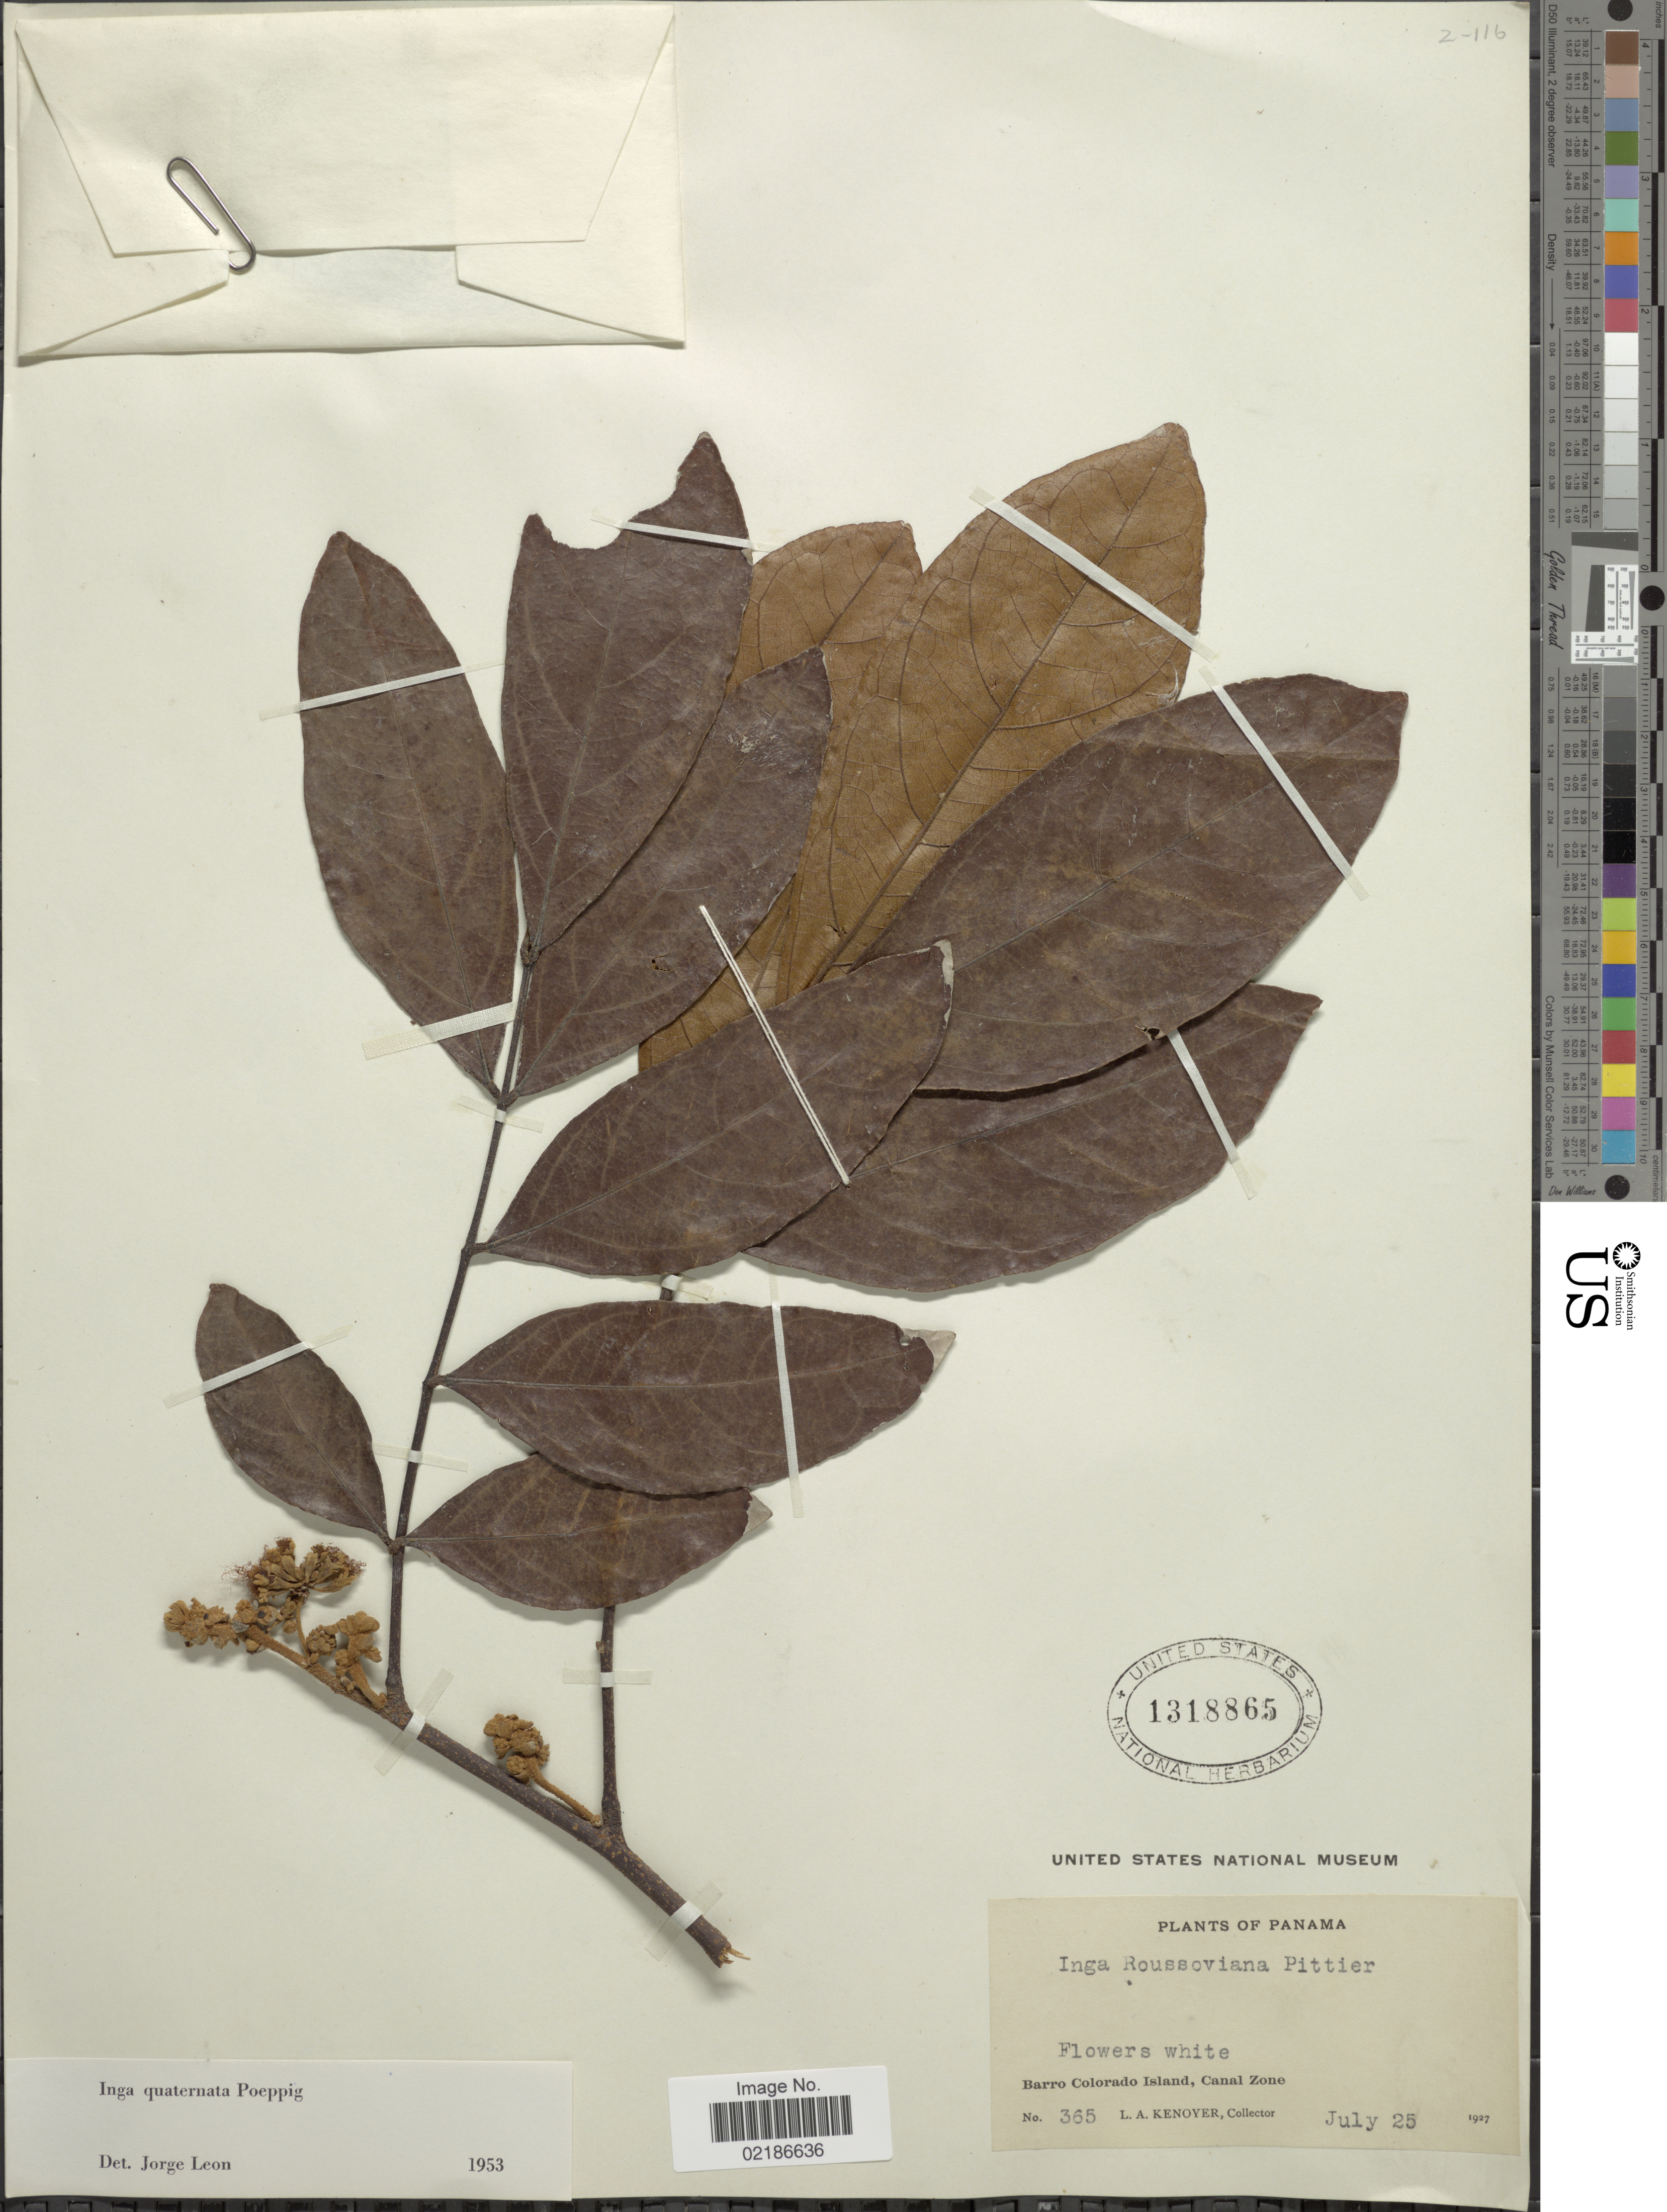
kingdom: Plantae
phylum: Tracheophyta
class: Magnoliopsida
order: Fabales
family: Fabaceae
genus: Inga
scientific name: Inga quaternata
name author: Poepp. & Endl.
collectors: L. A. Kenoyer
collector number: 365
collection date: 1927-07-25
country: Panama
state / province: Panamá Oeste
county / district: Canal Zone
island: Barro Colorado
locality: Barro Colorado Island, Canal Zone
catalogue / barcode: US 1318865